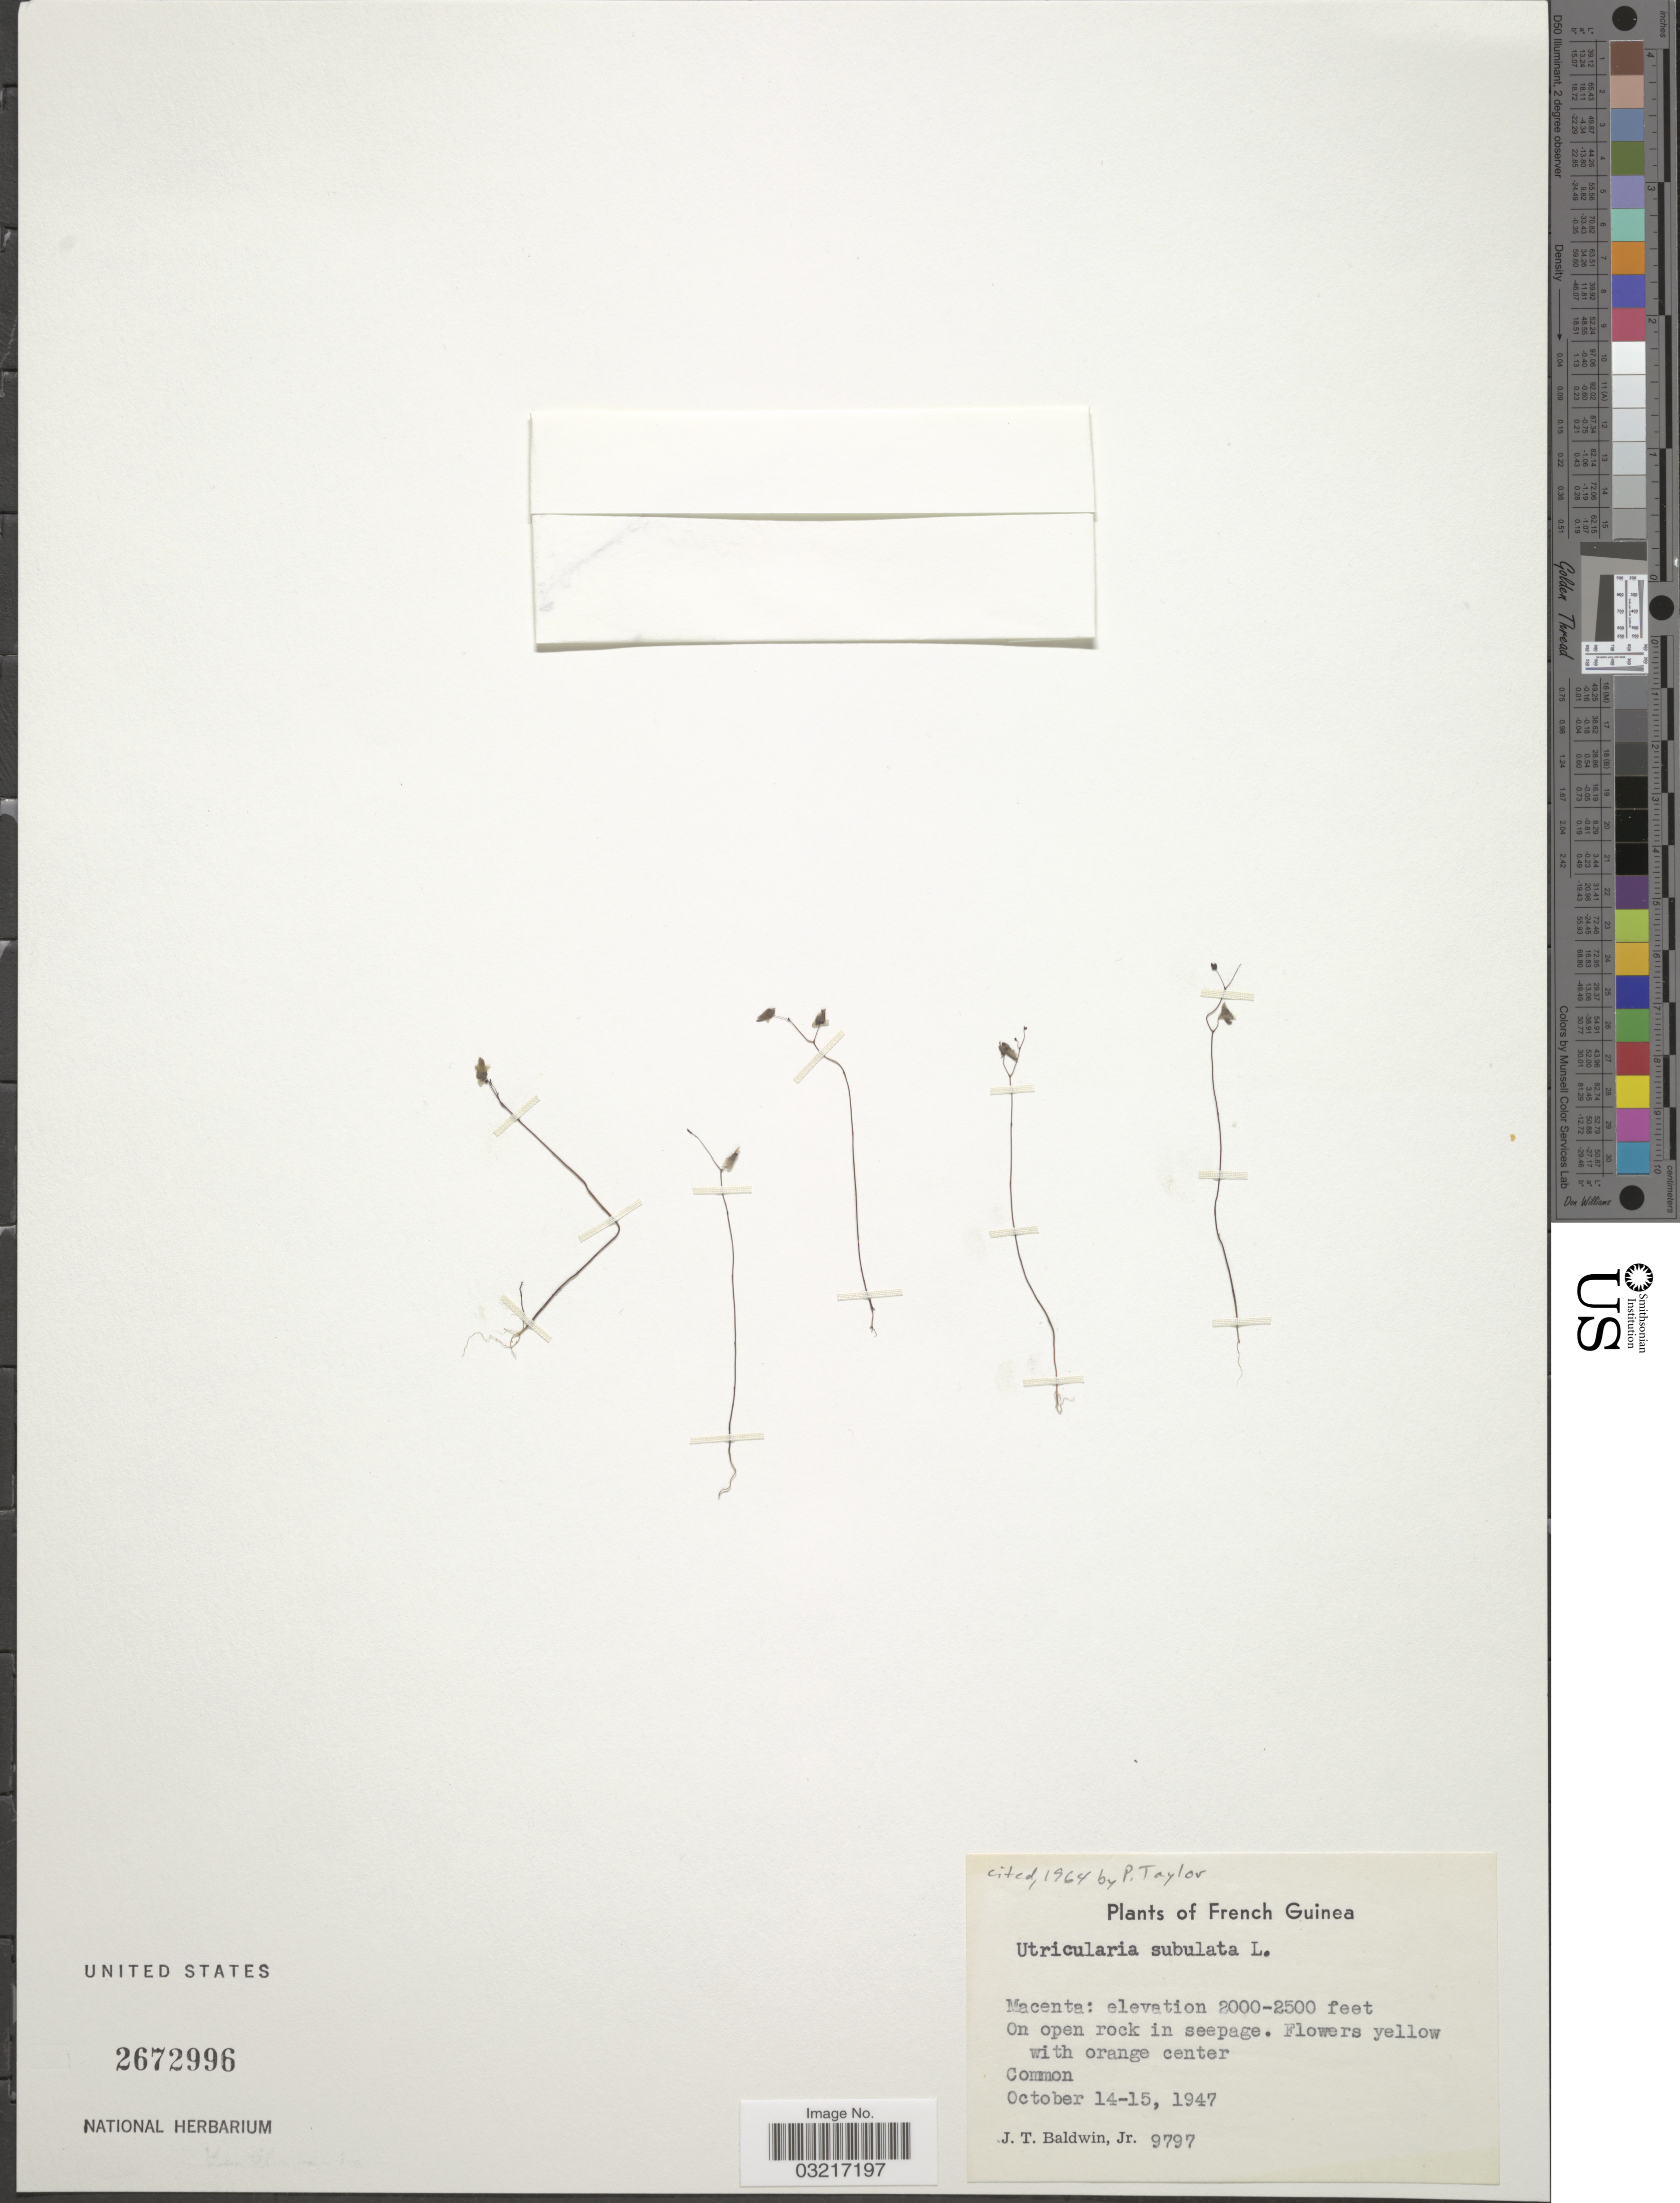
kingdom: Plantae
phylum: Tracheophyta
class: Magnoliopsida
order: Lamiales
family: Lentibulariaceae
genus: Utricularia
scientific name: Utricularia subulata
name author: L.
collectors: J. T. Baldwin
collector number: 9797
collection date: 1947-10-14/1947-10-15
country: French Guiana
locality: Macenta.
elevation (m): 610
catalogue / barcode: US 2672996